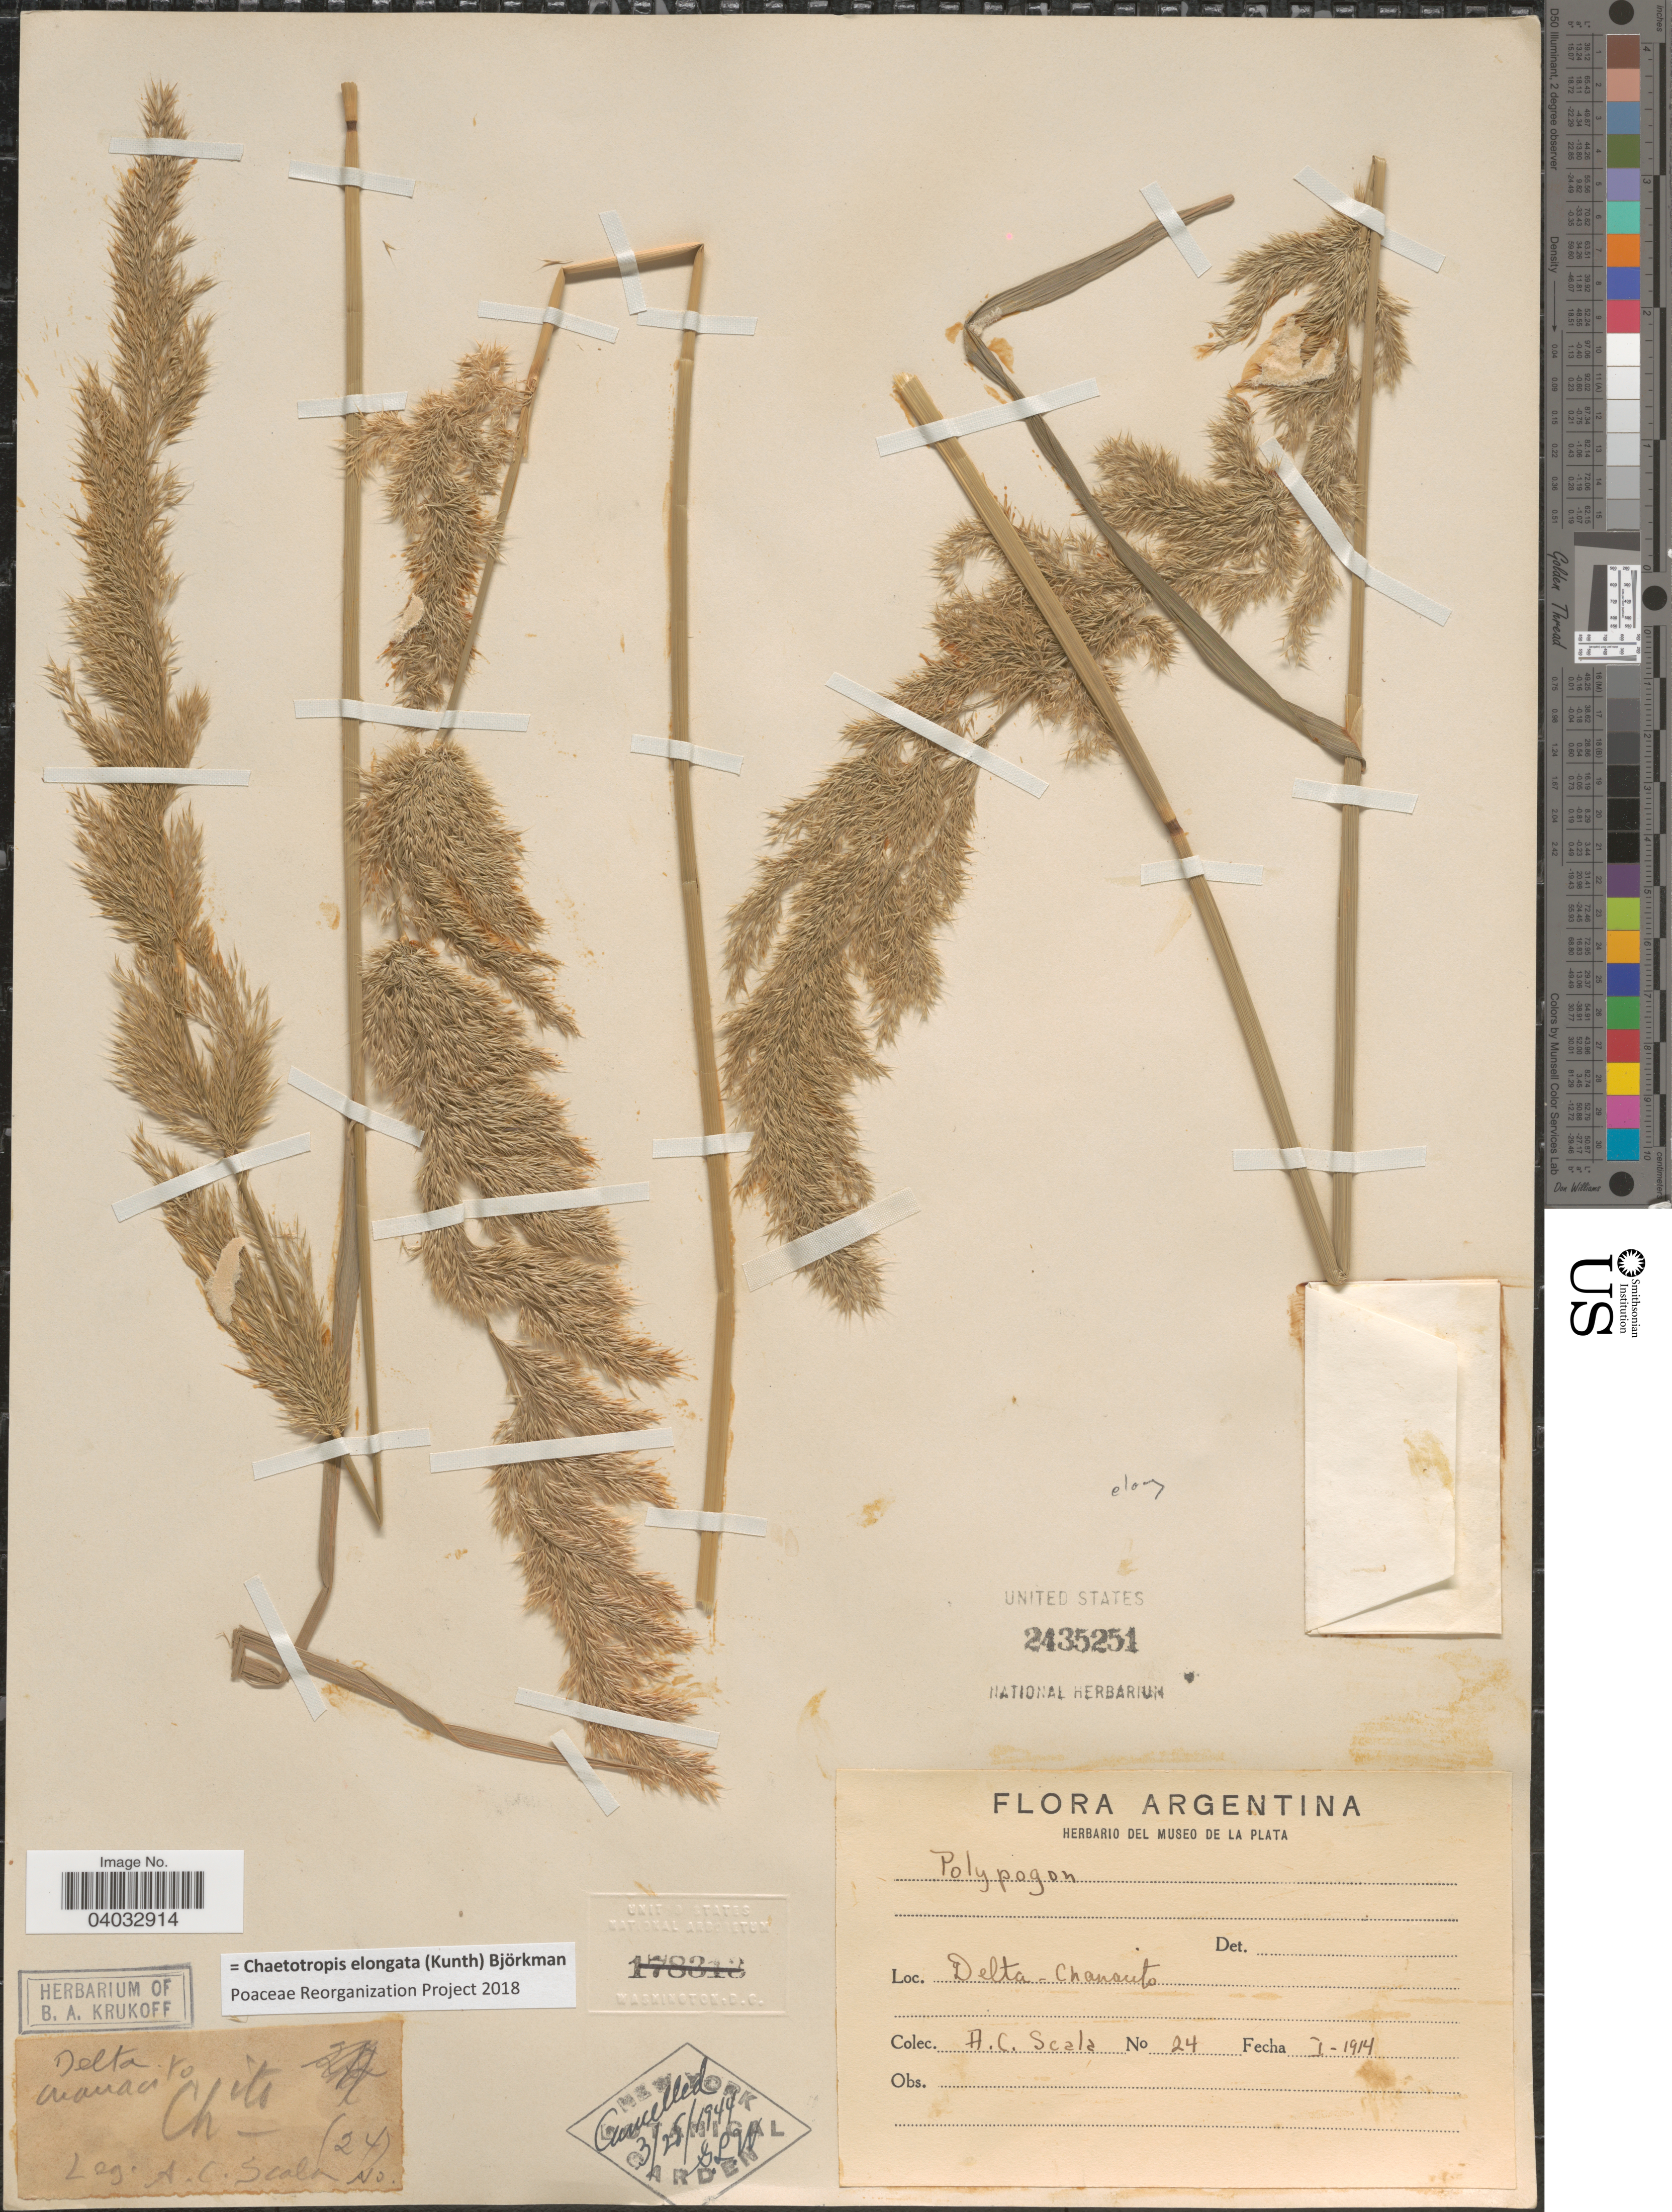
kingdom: Plantae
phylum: Tracheophyta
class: Liliopsida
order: Poales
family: Poaceae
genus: Chaetotropis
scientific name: Chaetotropis elongata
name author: (Kunth) Björkman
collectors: A. Scala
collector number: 24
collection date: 1914-01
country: Argentina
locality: Delta - Chanauto. Manacito.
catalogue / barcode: US 2435251